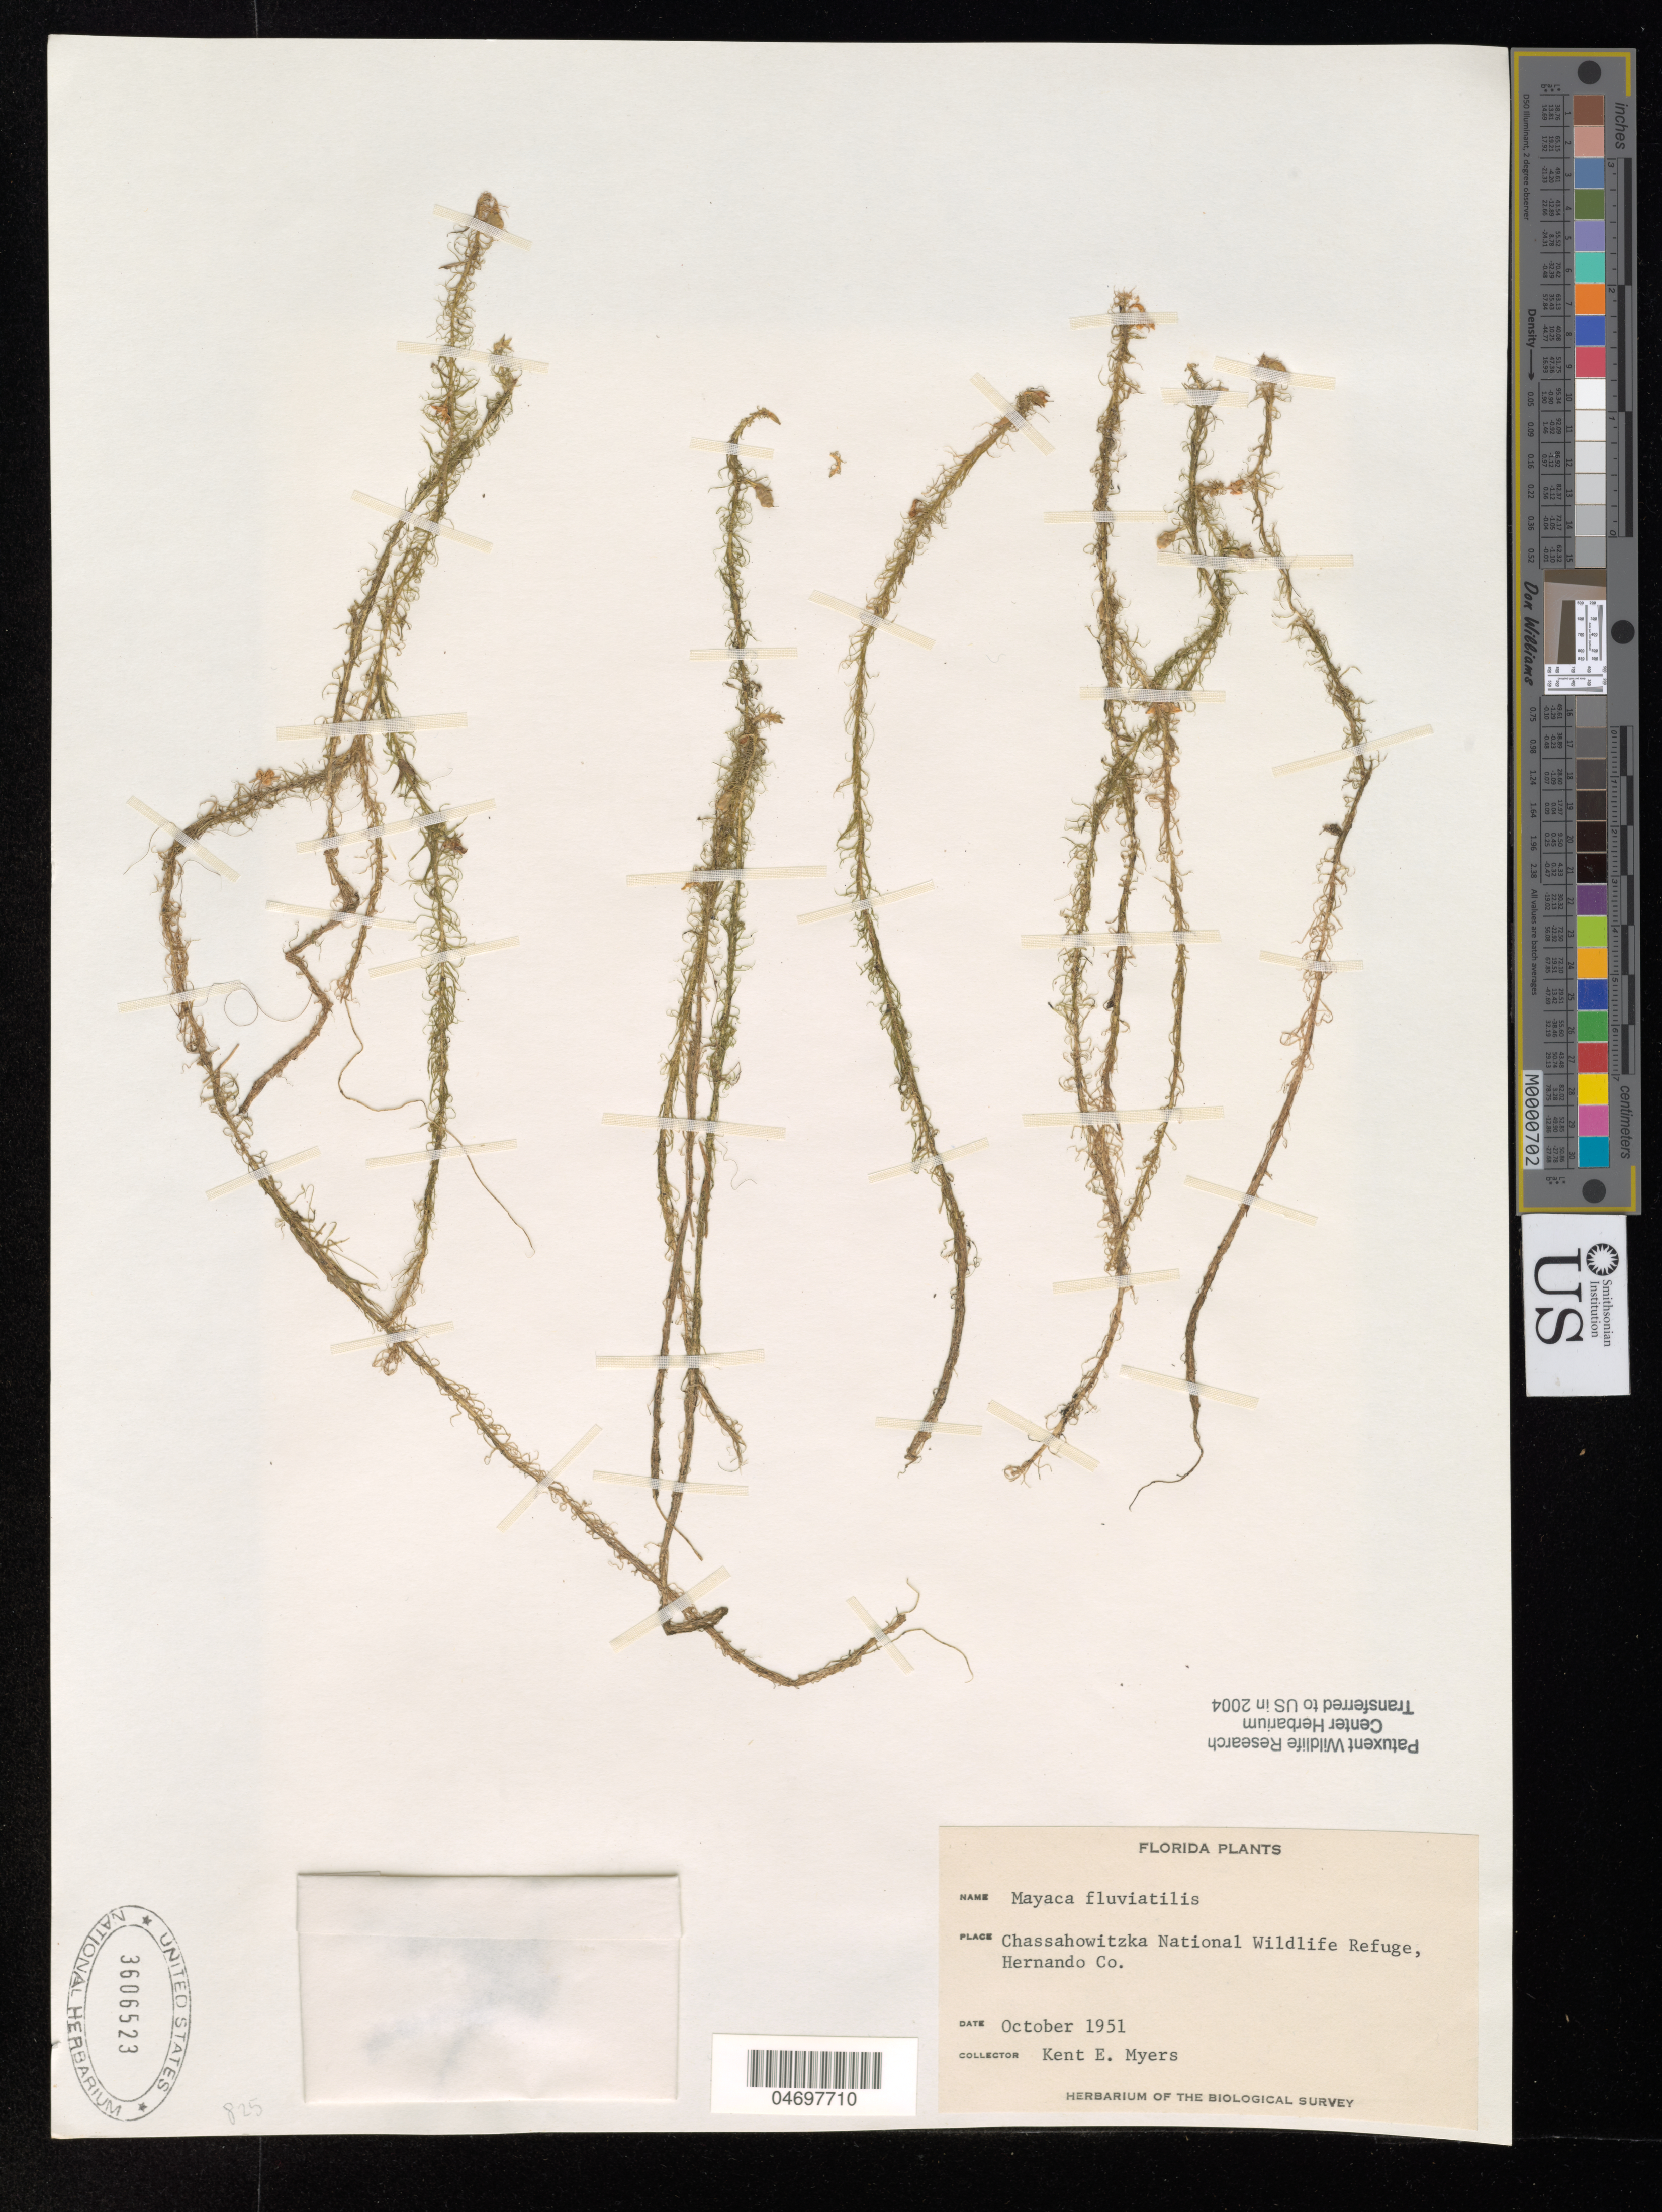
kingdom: Plantae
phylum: Tracheophyta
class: Liliopsida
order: Poales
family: Mayacaceae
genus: Mayaca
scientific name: Mayaca fluviatilis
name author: Aubl.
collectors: K. Myers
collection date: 1951-10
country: United States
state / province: Florida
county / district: Hernando Co.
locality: Chassahowitzka National Wildlife Refuge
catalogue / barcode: US 3606523